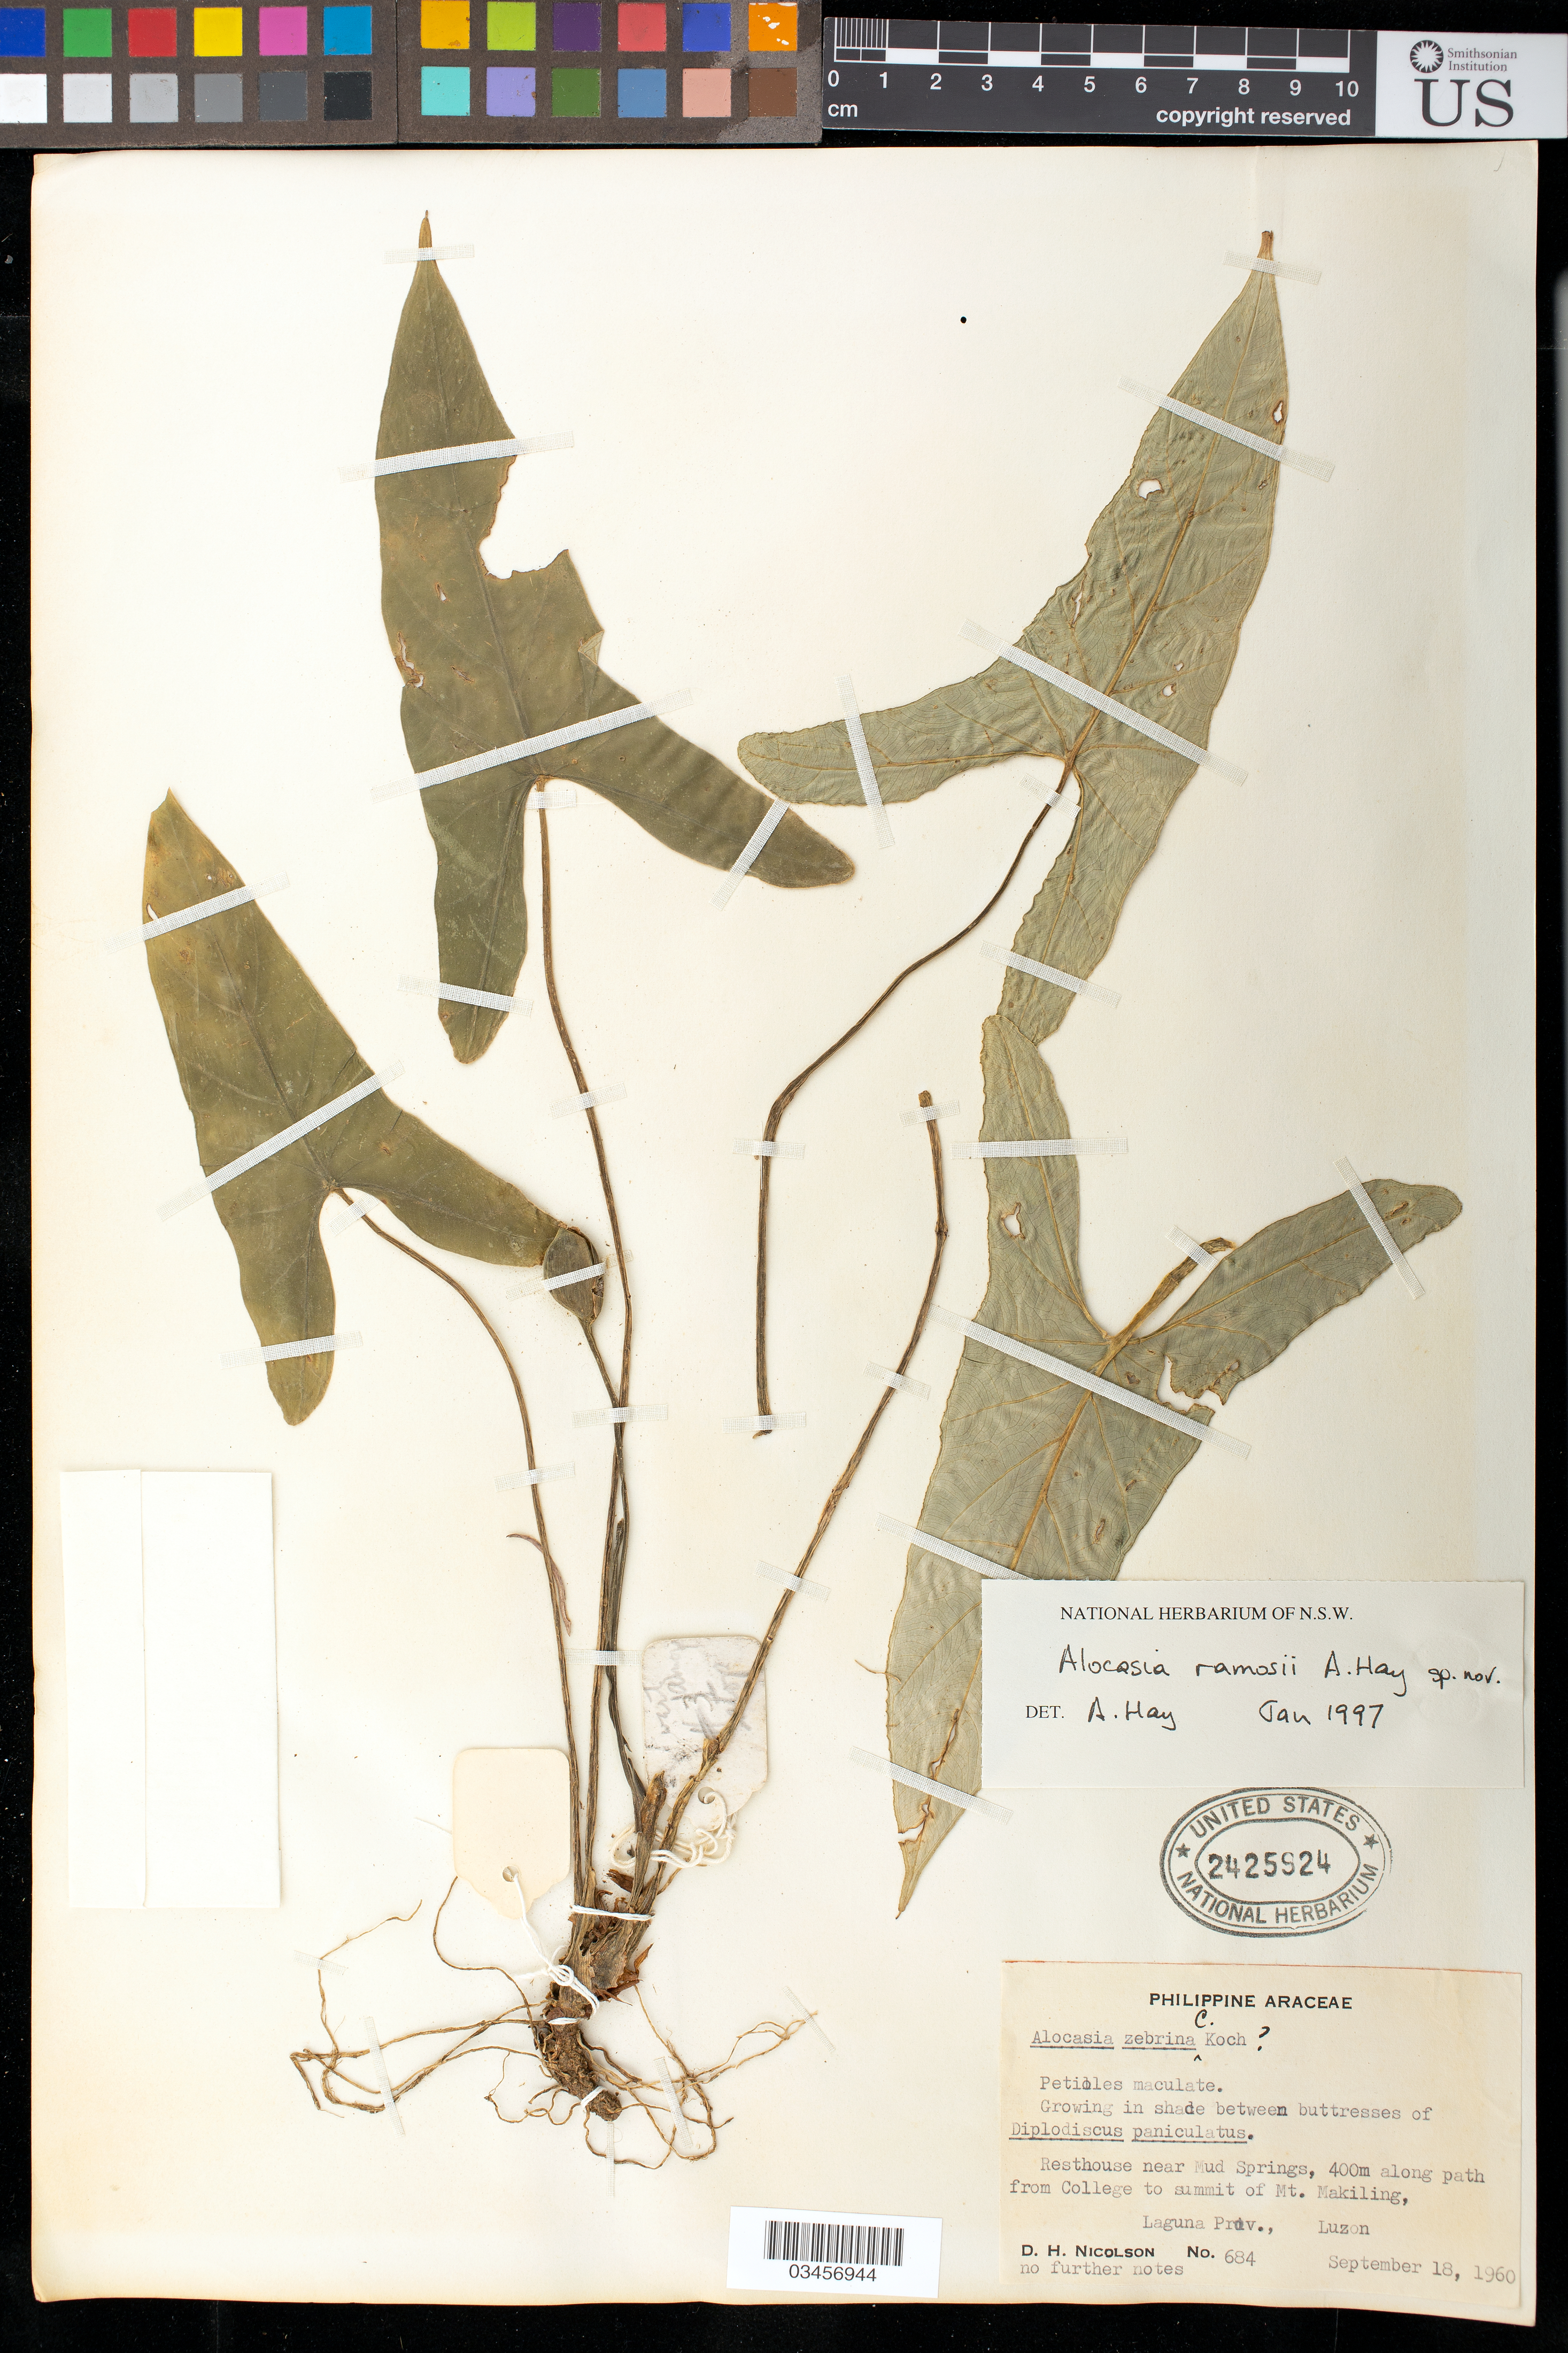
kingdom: Plantae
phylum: Tracheophyta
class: Liliopsida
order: Alismatales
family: Araceae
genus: Alocasia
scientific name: Alocasia ramosii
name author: A. Hay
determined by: Hay, A.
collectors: D. H. Nicolson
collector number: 684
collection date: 1960-09-18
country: Philippines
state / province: Calabarzon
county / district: Laguna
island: Luzon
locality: Mud Springs, near resthouse; along path from College to summit of Mt. Makiling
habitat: Growing in shade between buttresses of Diplodiscus paniculatus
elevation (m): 400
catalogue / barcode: US 2425924